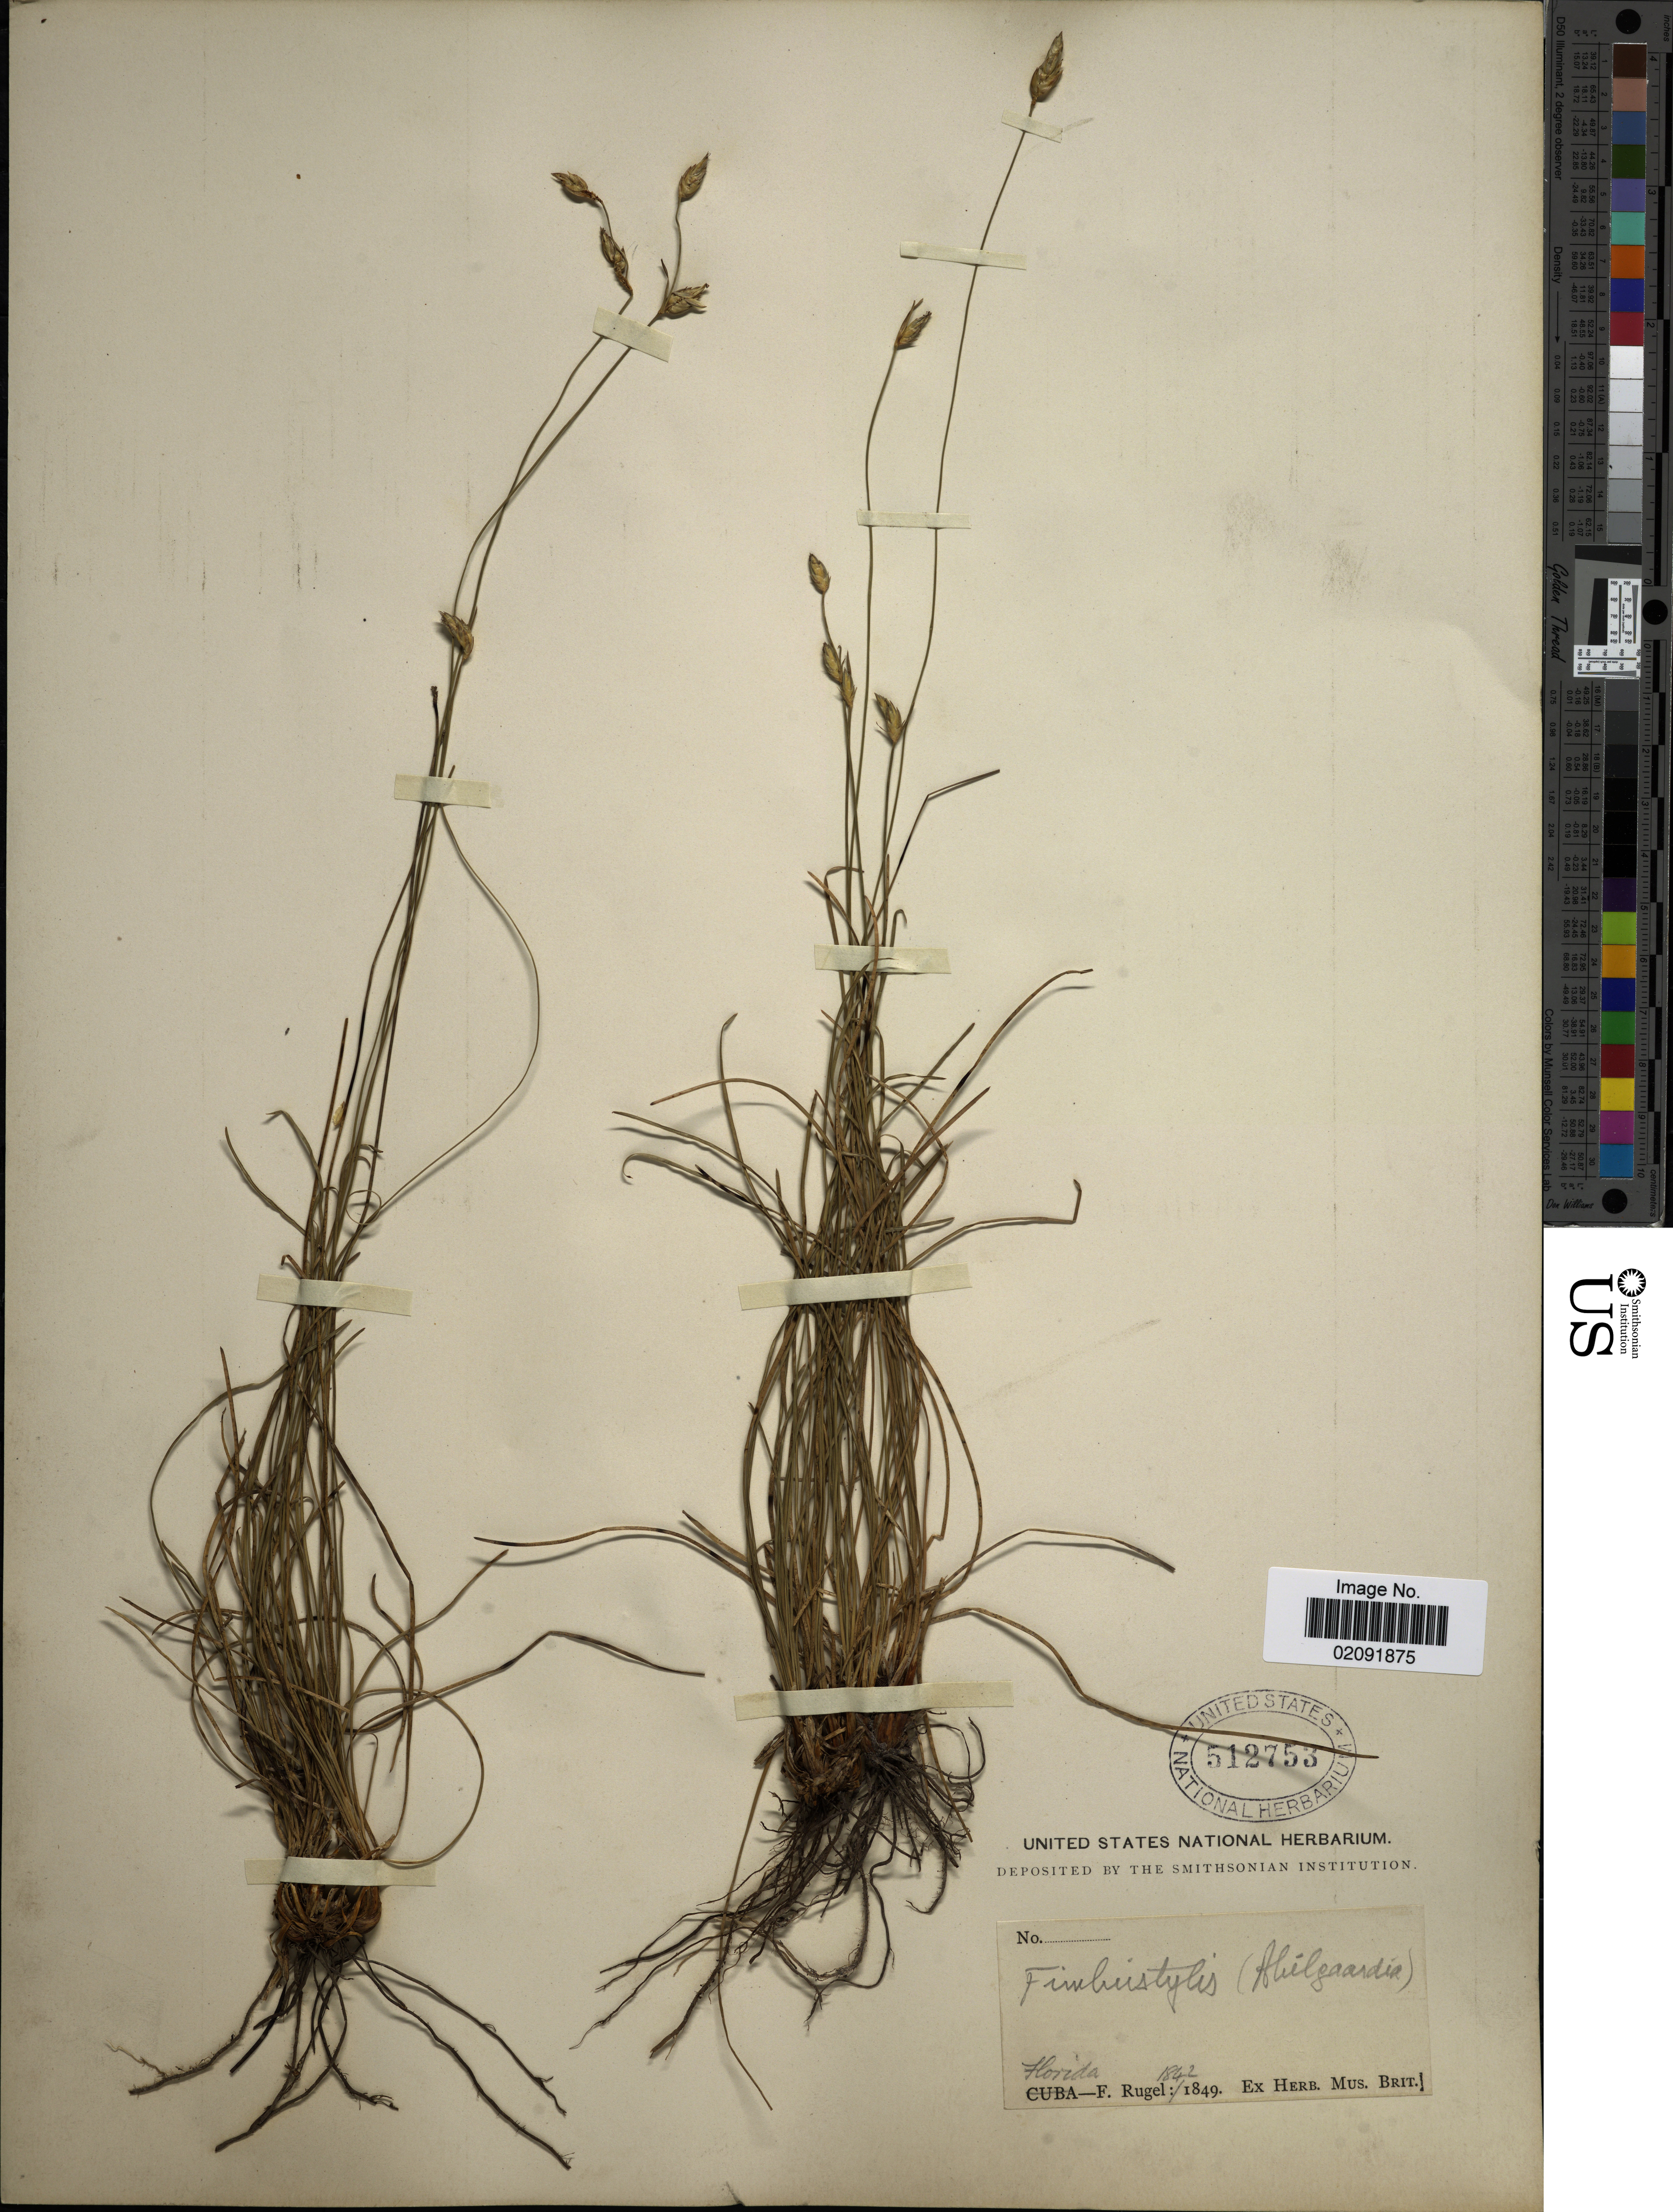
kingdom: Plantae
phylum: Tracheophyta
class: Liliopsida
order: Poales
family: Cyperaceae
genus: Abildgaardia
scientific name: Abildgaardia ovata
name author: (Burm. f.) Kral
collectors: F. Rugel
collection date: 1842/1849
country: United States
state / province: Florida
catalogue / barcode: US 512753